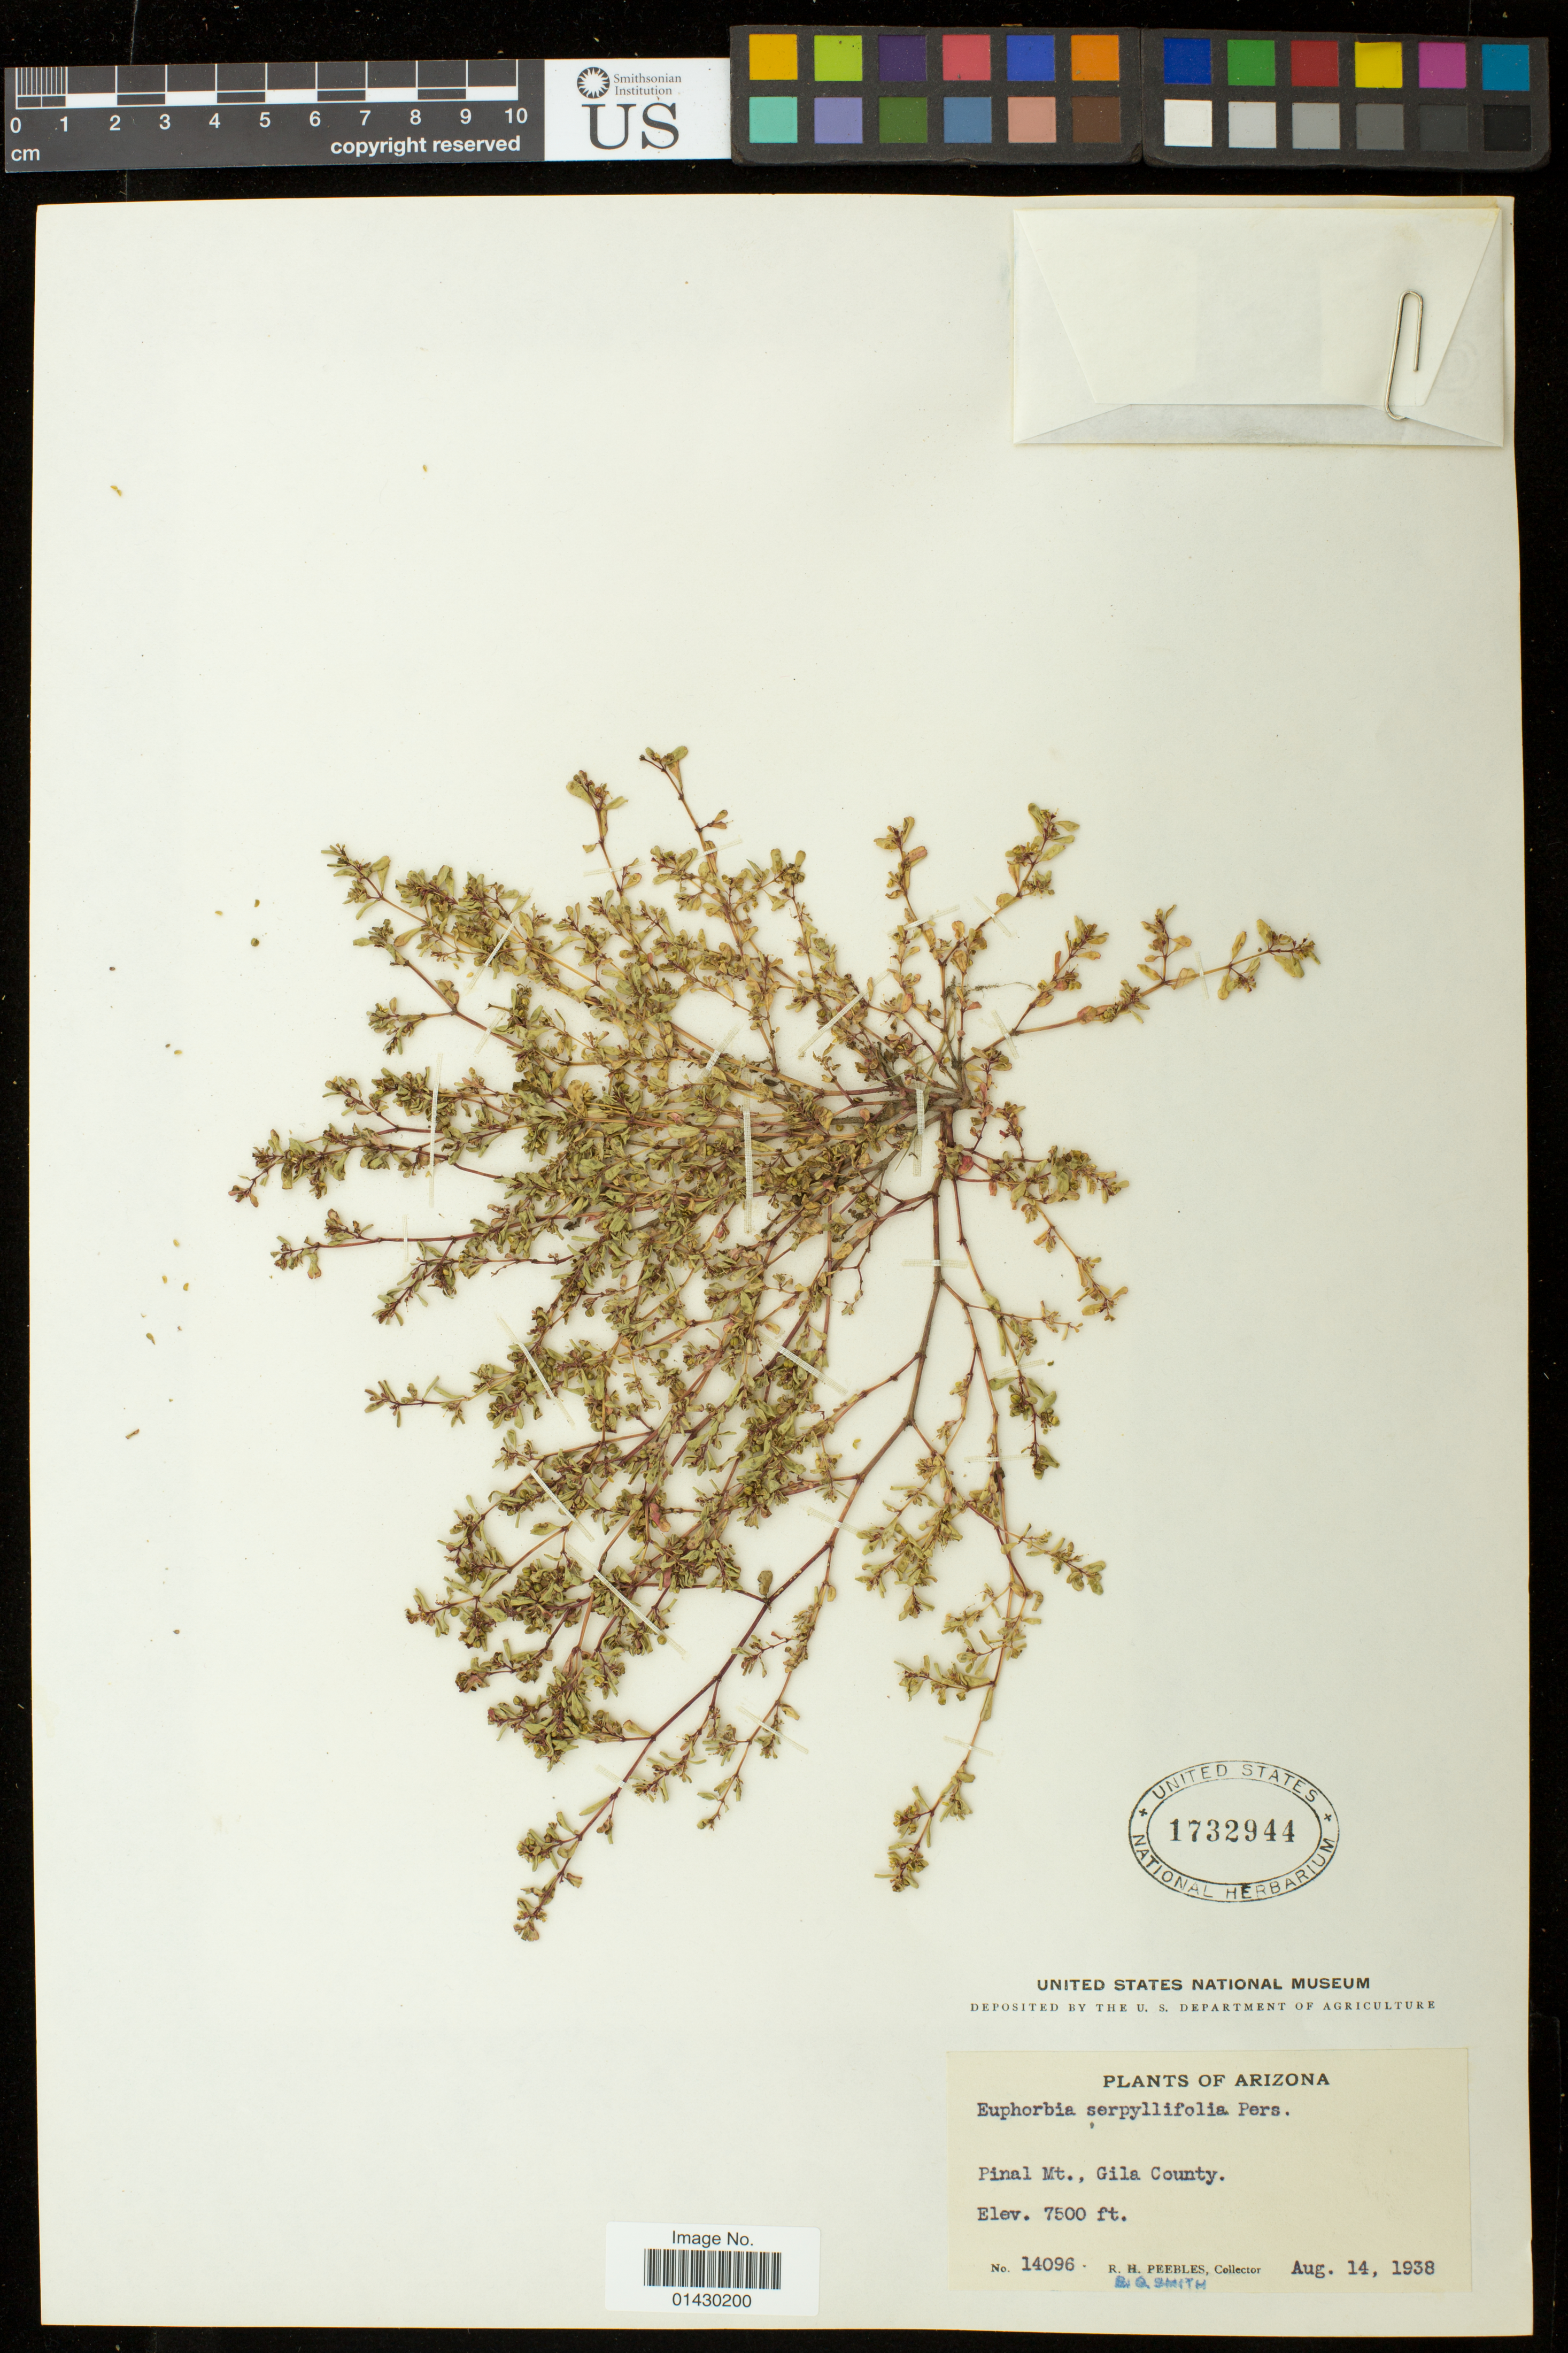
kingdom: Plantae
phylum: Tracheophyta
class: Magnoliopsida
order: Malpighiales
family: Euphorbiaceae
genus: Euphorbia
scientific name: Euphorbia serpillifolia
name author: Pers.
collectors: R. H. Peebles & -- Smith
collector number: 14096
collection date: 1938-08-14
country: United States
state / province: Arizona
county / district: Gila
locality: Pinal Mt.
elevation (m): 2286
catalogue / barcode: US 1732944